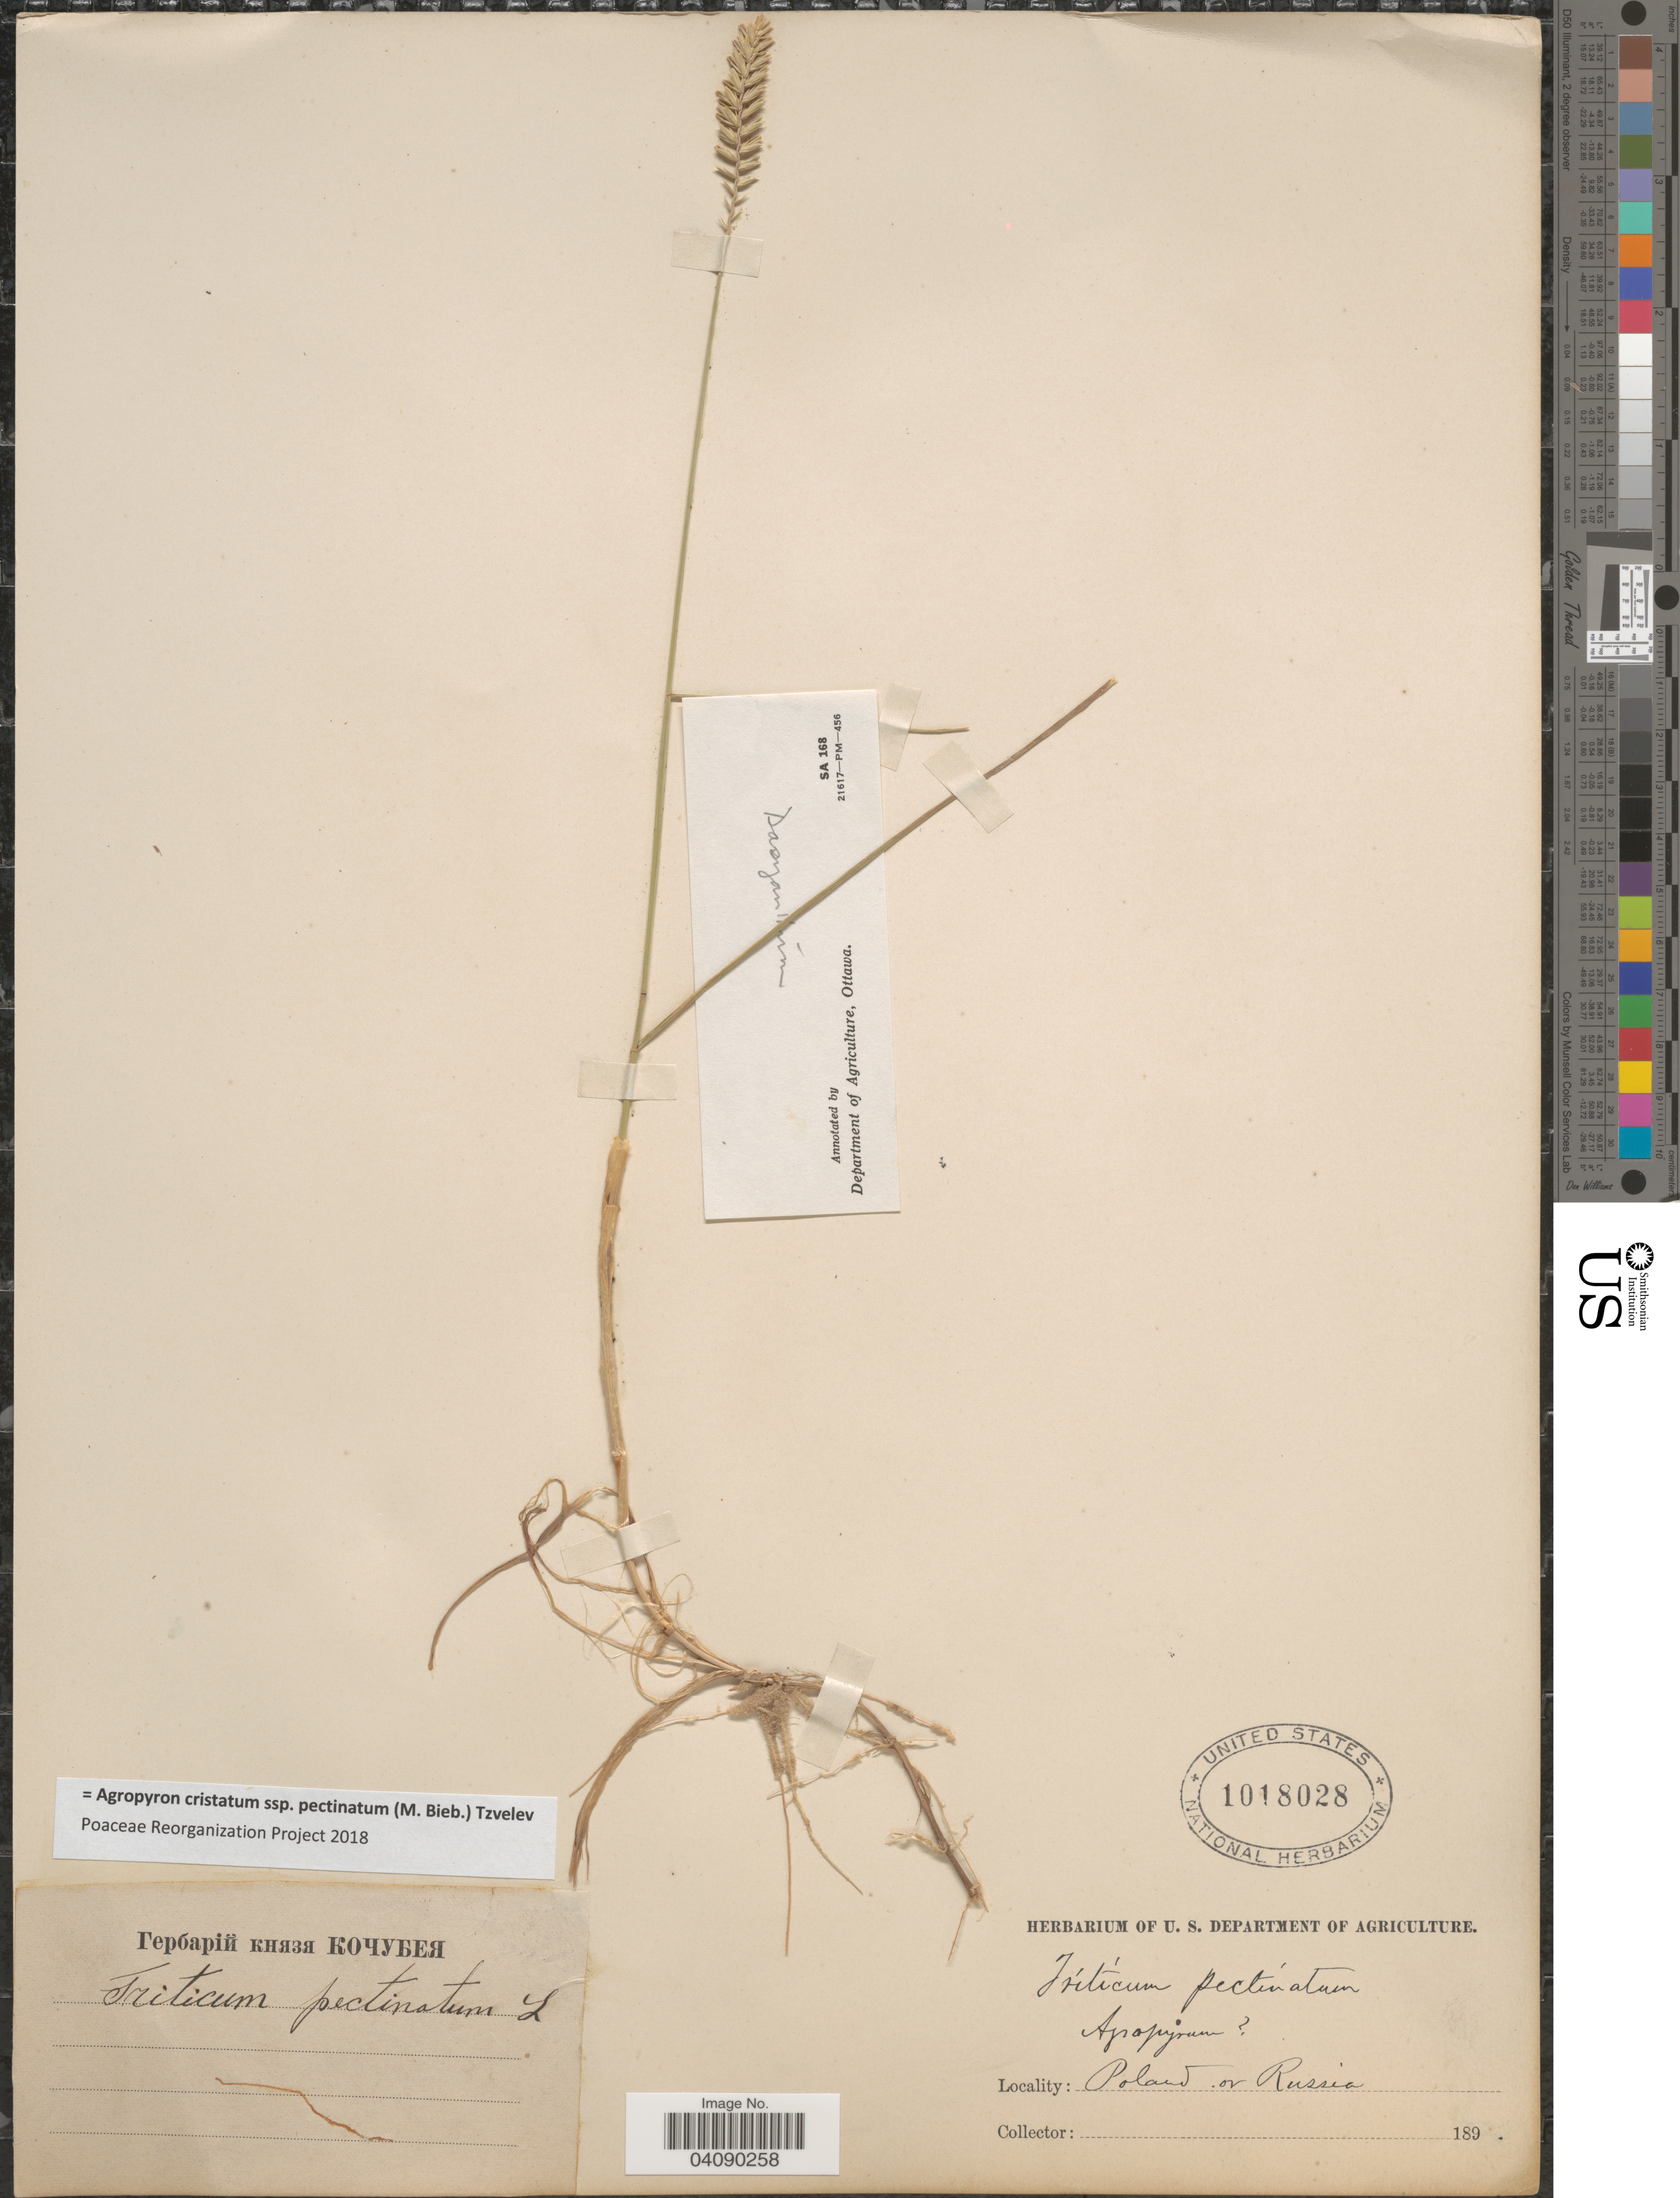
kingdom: Plantae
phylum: Tracheophyta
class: Liliopsida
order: Poales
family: Poaceae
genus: Agropyron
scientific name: Agropyron cristatum subsp. pectinatum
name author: (M. Bieb.) Tzvelev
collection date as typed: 189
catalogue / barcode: US 1018028